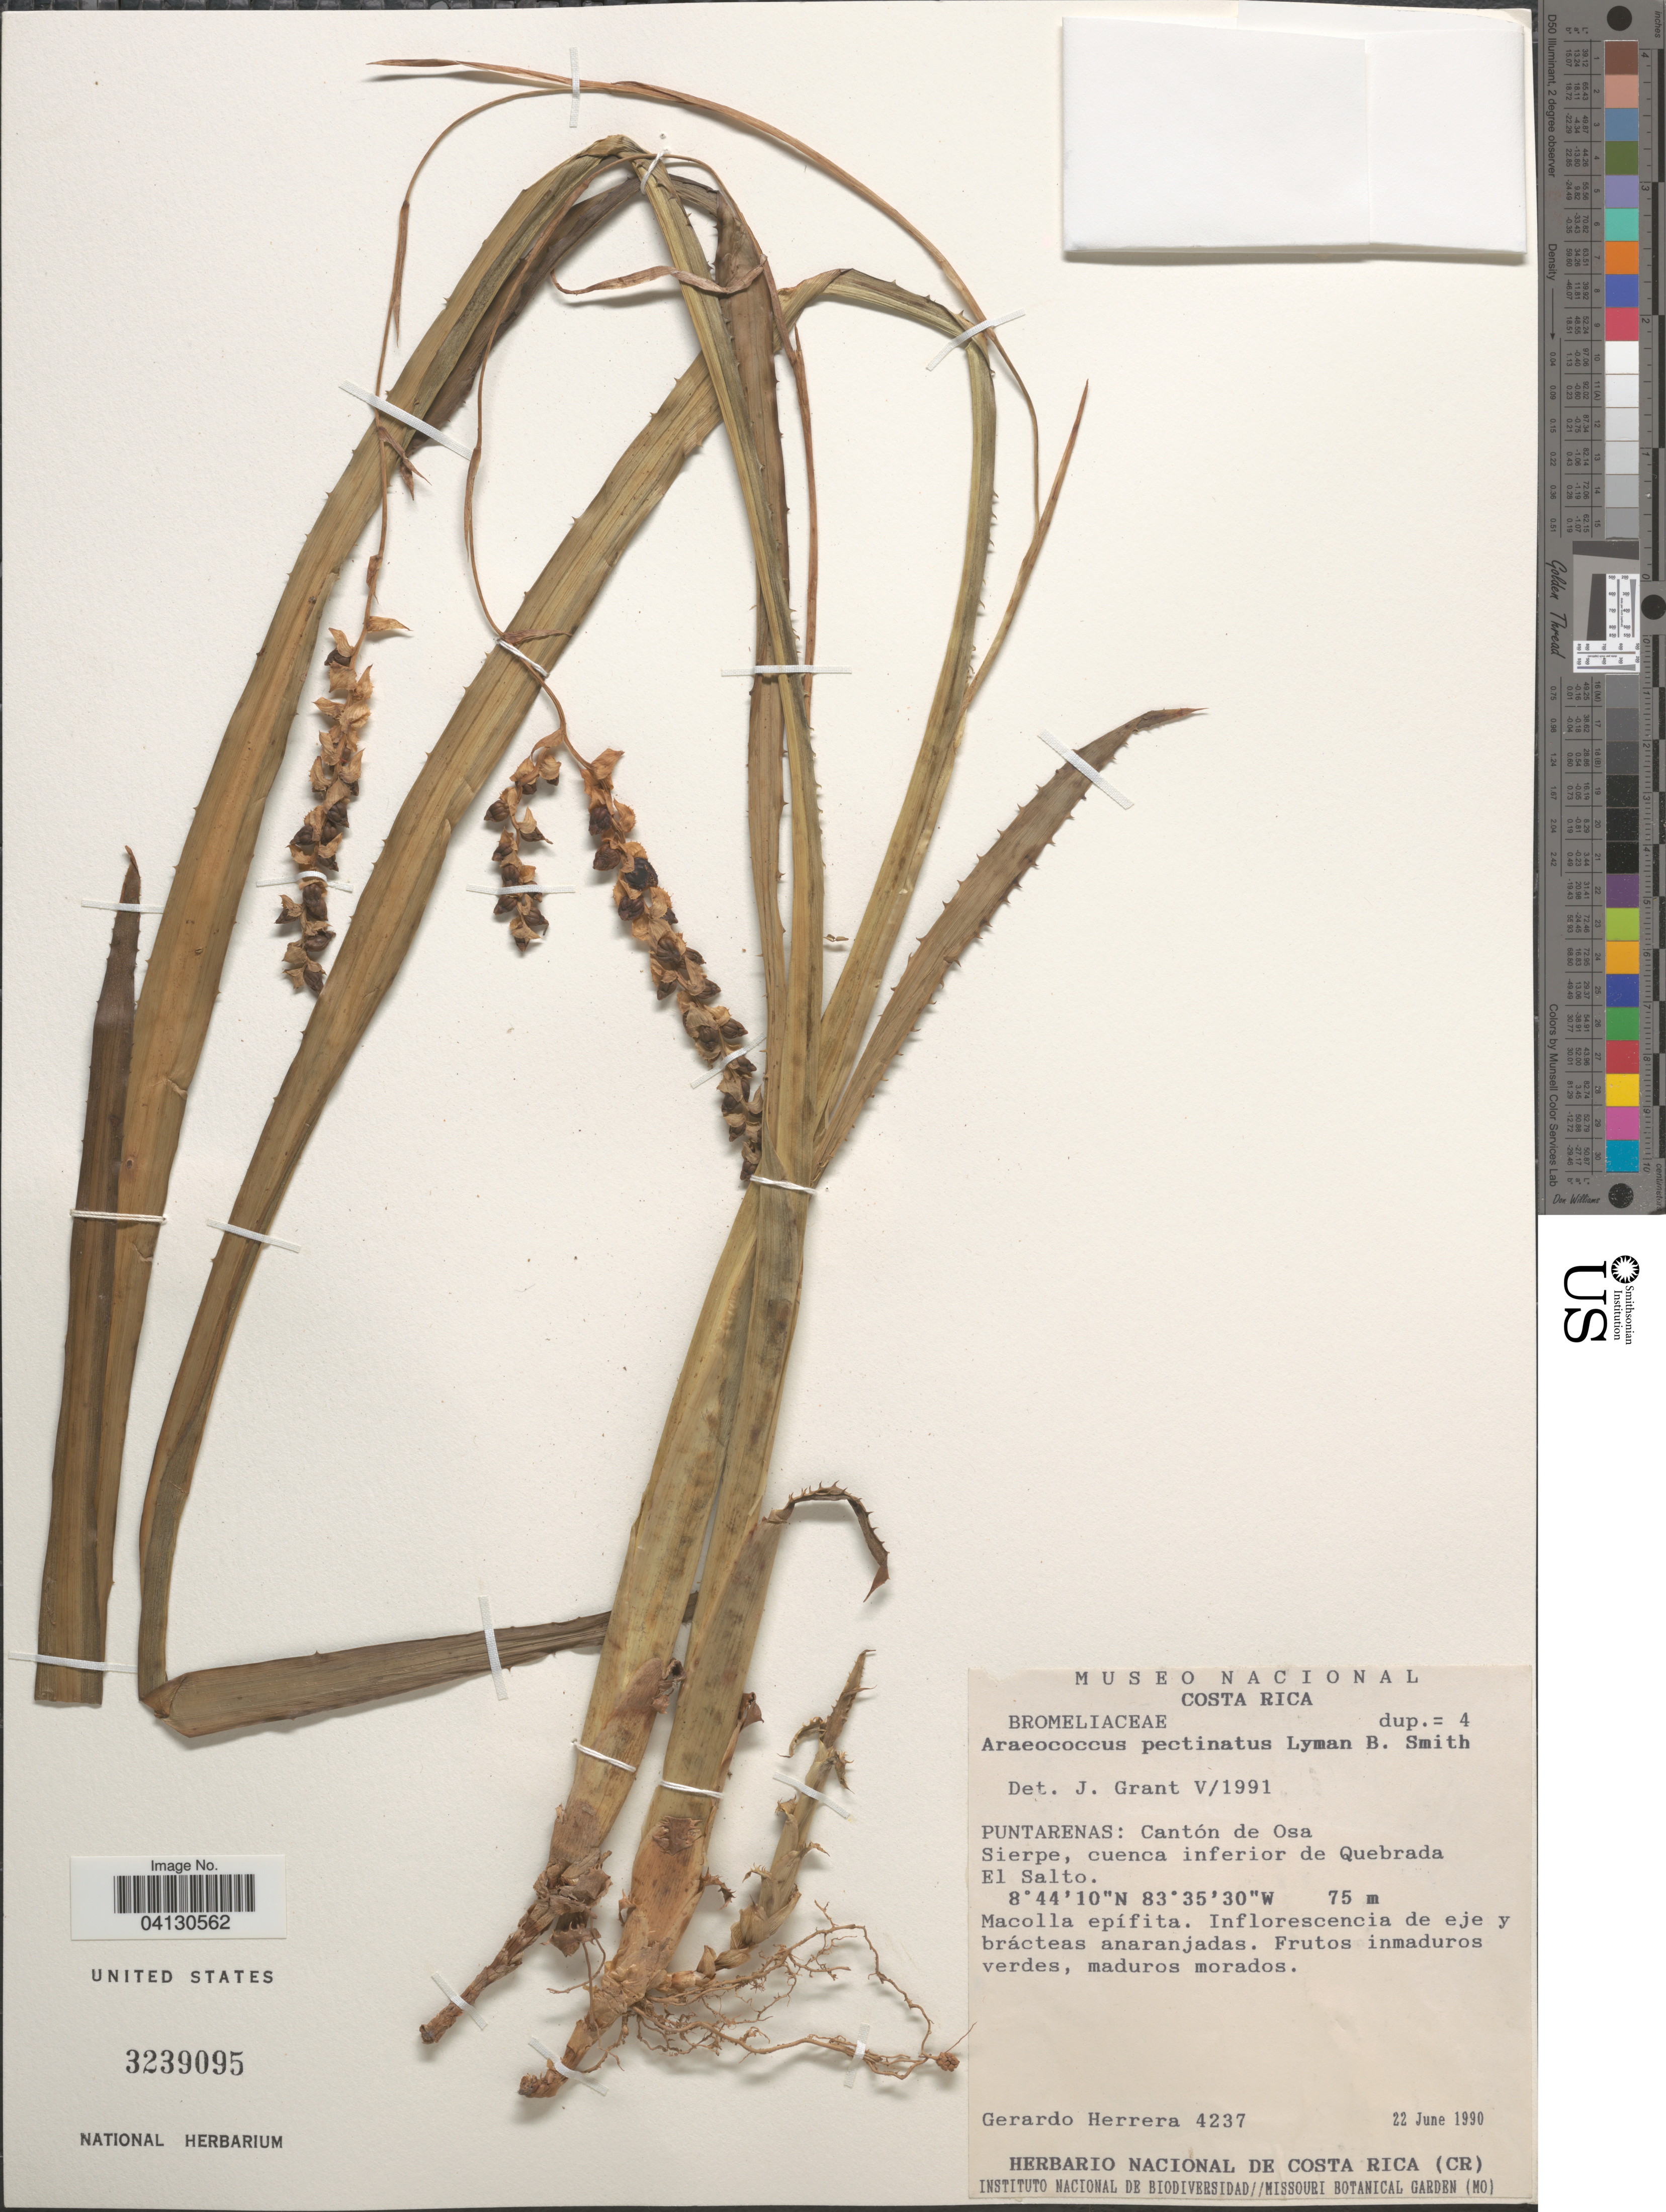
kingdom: Plantae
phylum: Tracheophyta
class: Liliopsida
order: Poales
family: Bromeliaceae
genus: Araeococcus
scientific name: Araeococcus pectinatus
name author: L.B. Sm.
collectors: G. Herrera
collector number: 4237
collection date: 1990-06-22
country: Costa Rica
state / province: Puntarenas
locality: Cantón de Osa. Sierpe, cuenca inferior de Quebrada El Salto.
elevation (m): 75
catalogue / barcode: US 3239095